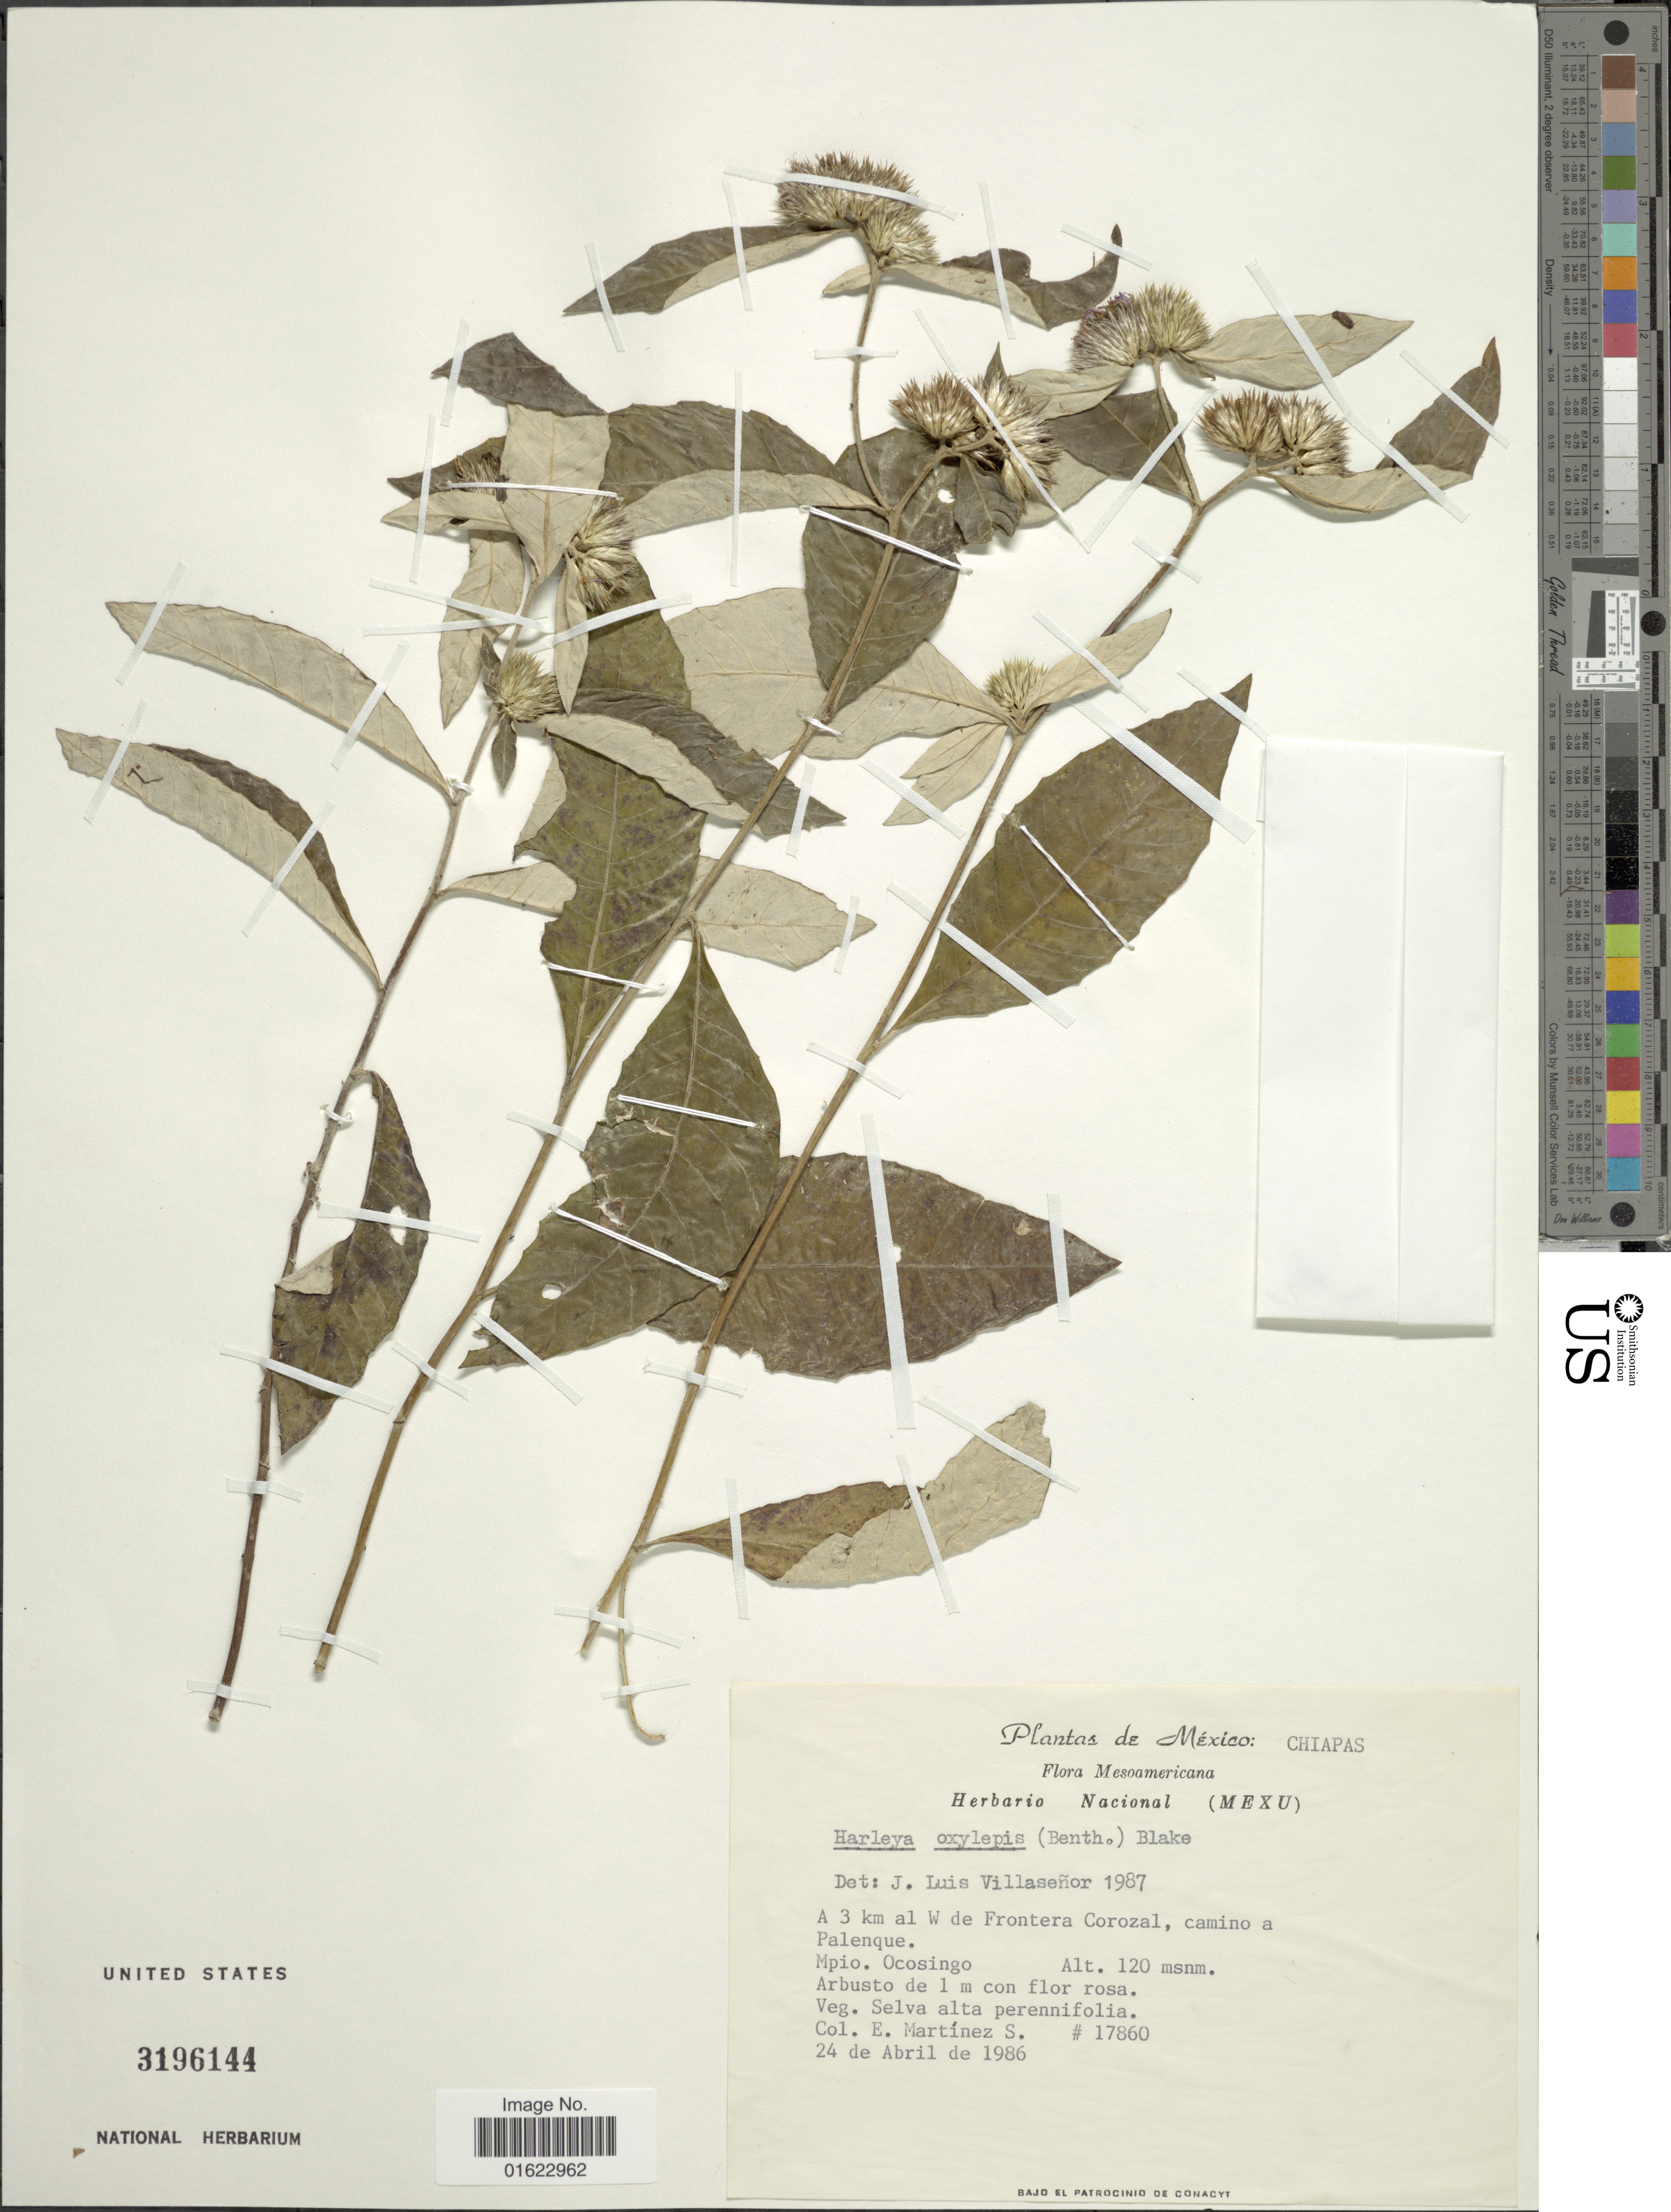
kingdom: Plantae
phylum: Tracheophyta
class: Magnoliopsida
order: Asterales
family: Asteraceae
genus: Harleya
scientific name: Harleya oxylepis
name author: (Benth.) S.F. Blake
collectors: E. M. Martínez S.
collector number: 17860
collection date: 1986-04-24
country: Mexico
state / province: Chiapas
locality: Mexico: Chiapas. Mesoamericana. A 3 km al W de Frontera Corozal, camino a Palenque. Mpio. Ocosingo.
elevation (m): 120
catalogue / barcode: US 3196144